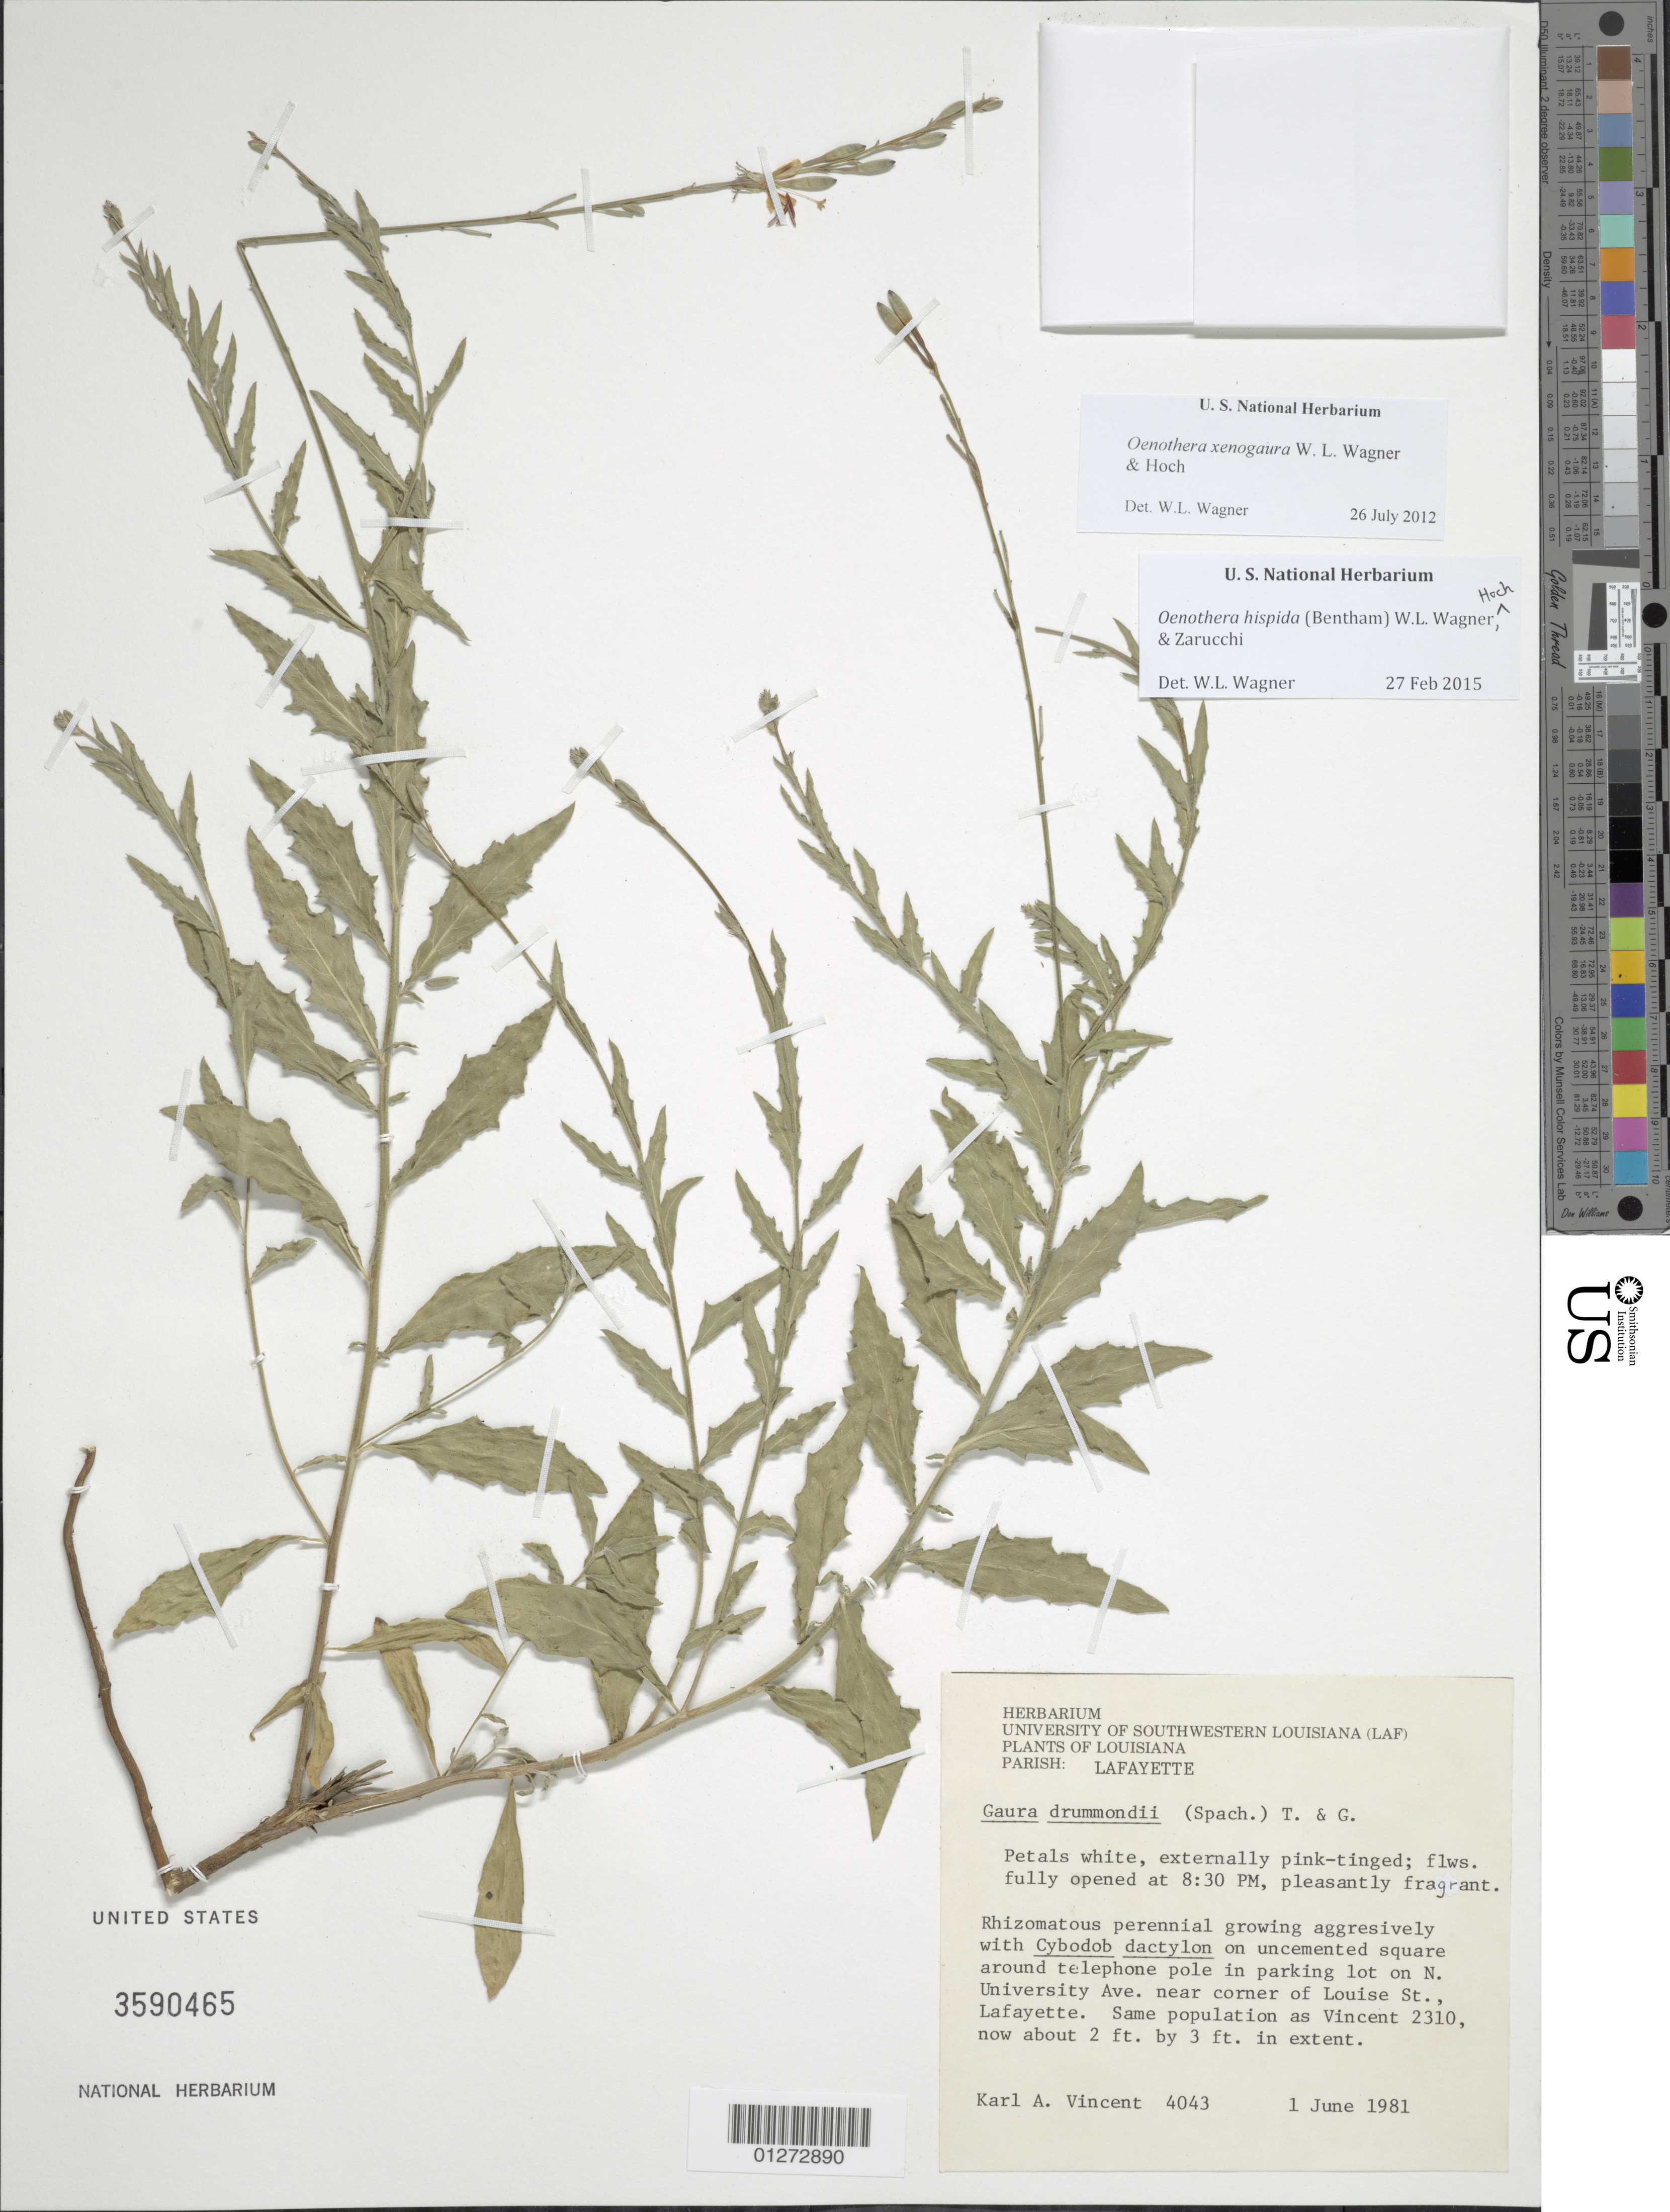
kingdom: Plantae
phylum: Tracheophyta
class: Magnoliopsida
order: Myrtales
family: Onagraceae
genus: Oenothera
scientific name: Oenothera hispida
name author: (Benth.) W.L. Wagner et al.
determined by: Wagner, W. L., (BOT), Smithsonian Institution - National Museum of Natural History (UNITED STATES)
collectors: K. Vincent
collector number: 4043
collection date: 1981-06-01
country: United States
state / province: Louisiana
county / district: Lafayette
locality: Uncemented square around telephone pole in parking lot on N. University Ave. near corner of Louise St., Lafayette.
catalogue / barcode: US 3590465